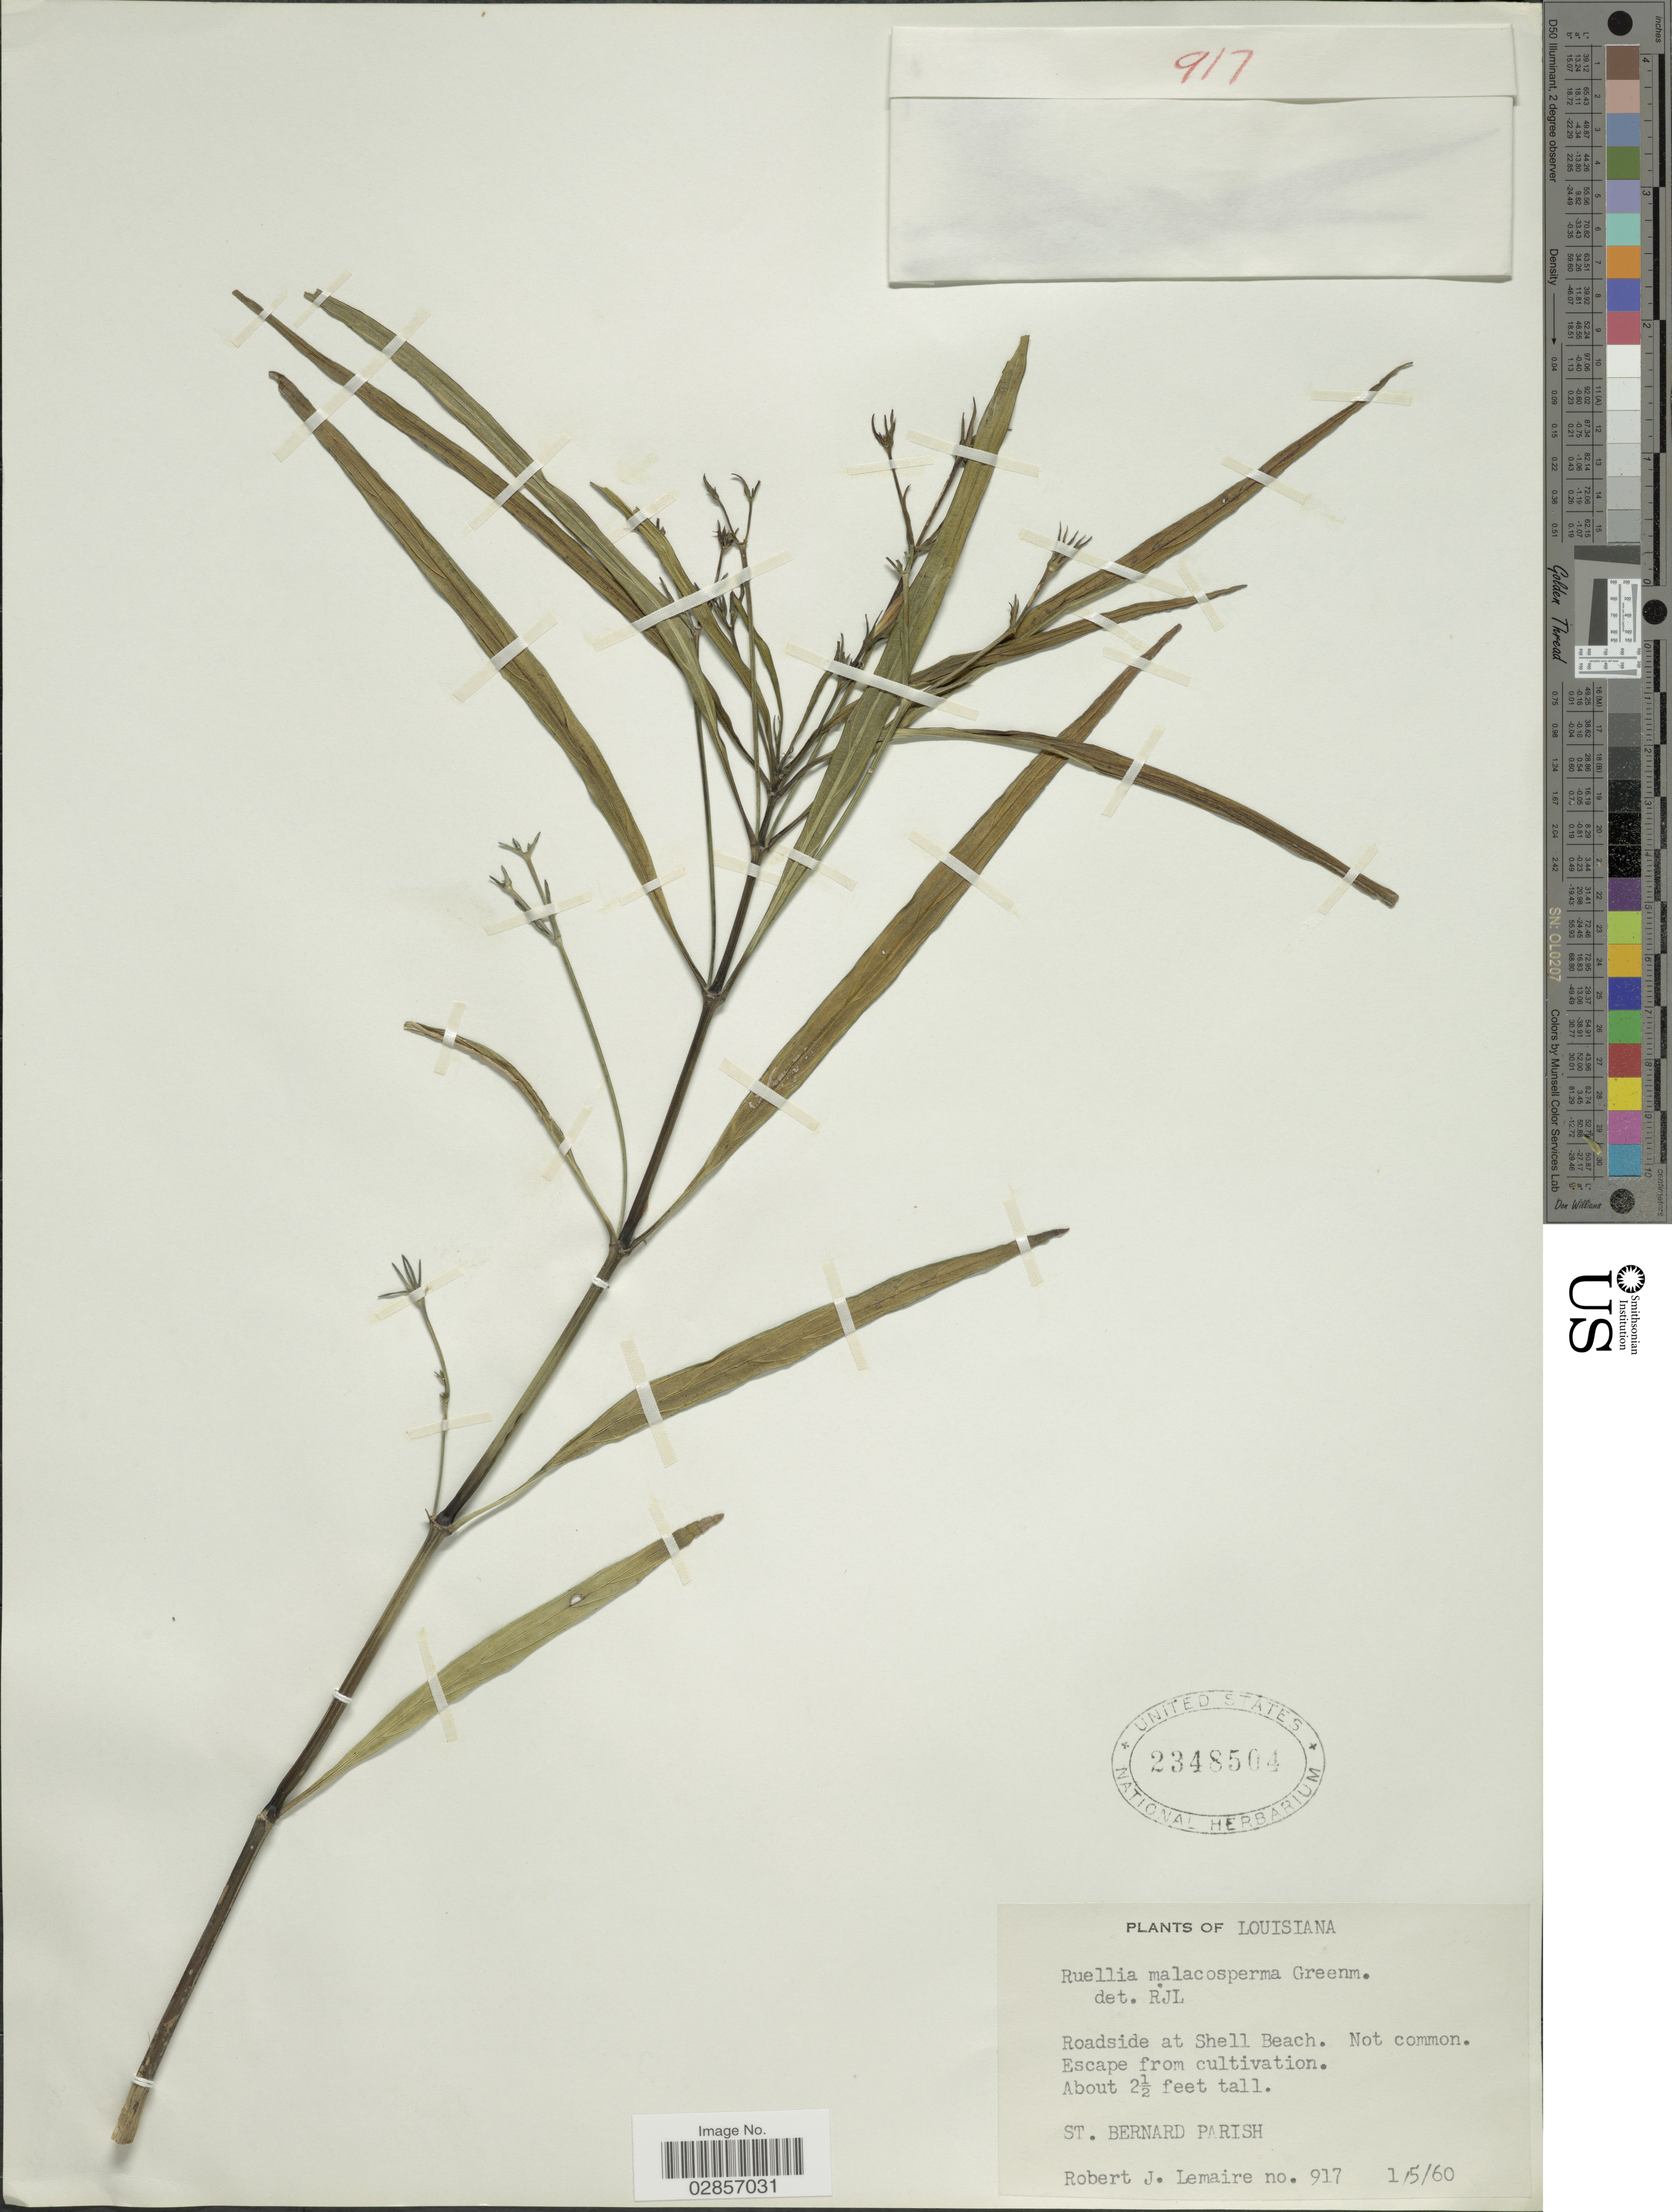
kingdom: Plantae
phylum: Tracheophyta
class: Magnoliopsida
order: Lamiales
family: Acanthaceae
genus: Ruellia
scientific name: Ruellia coerulea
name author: Morong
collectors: R. J. Lemaire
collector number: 917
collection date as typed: Transcribed d/m/y: 5/1/60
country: United States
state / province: Louisiana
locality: Roadside at Shell Beach. St. Bernard Parish.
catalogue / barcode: US 2348504